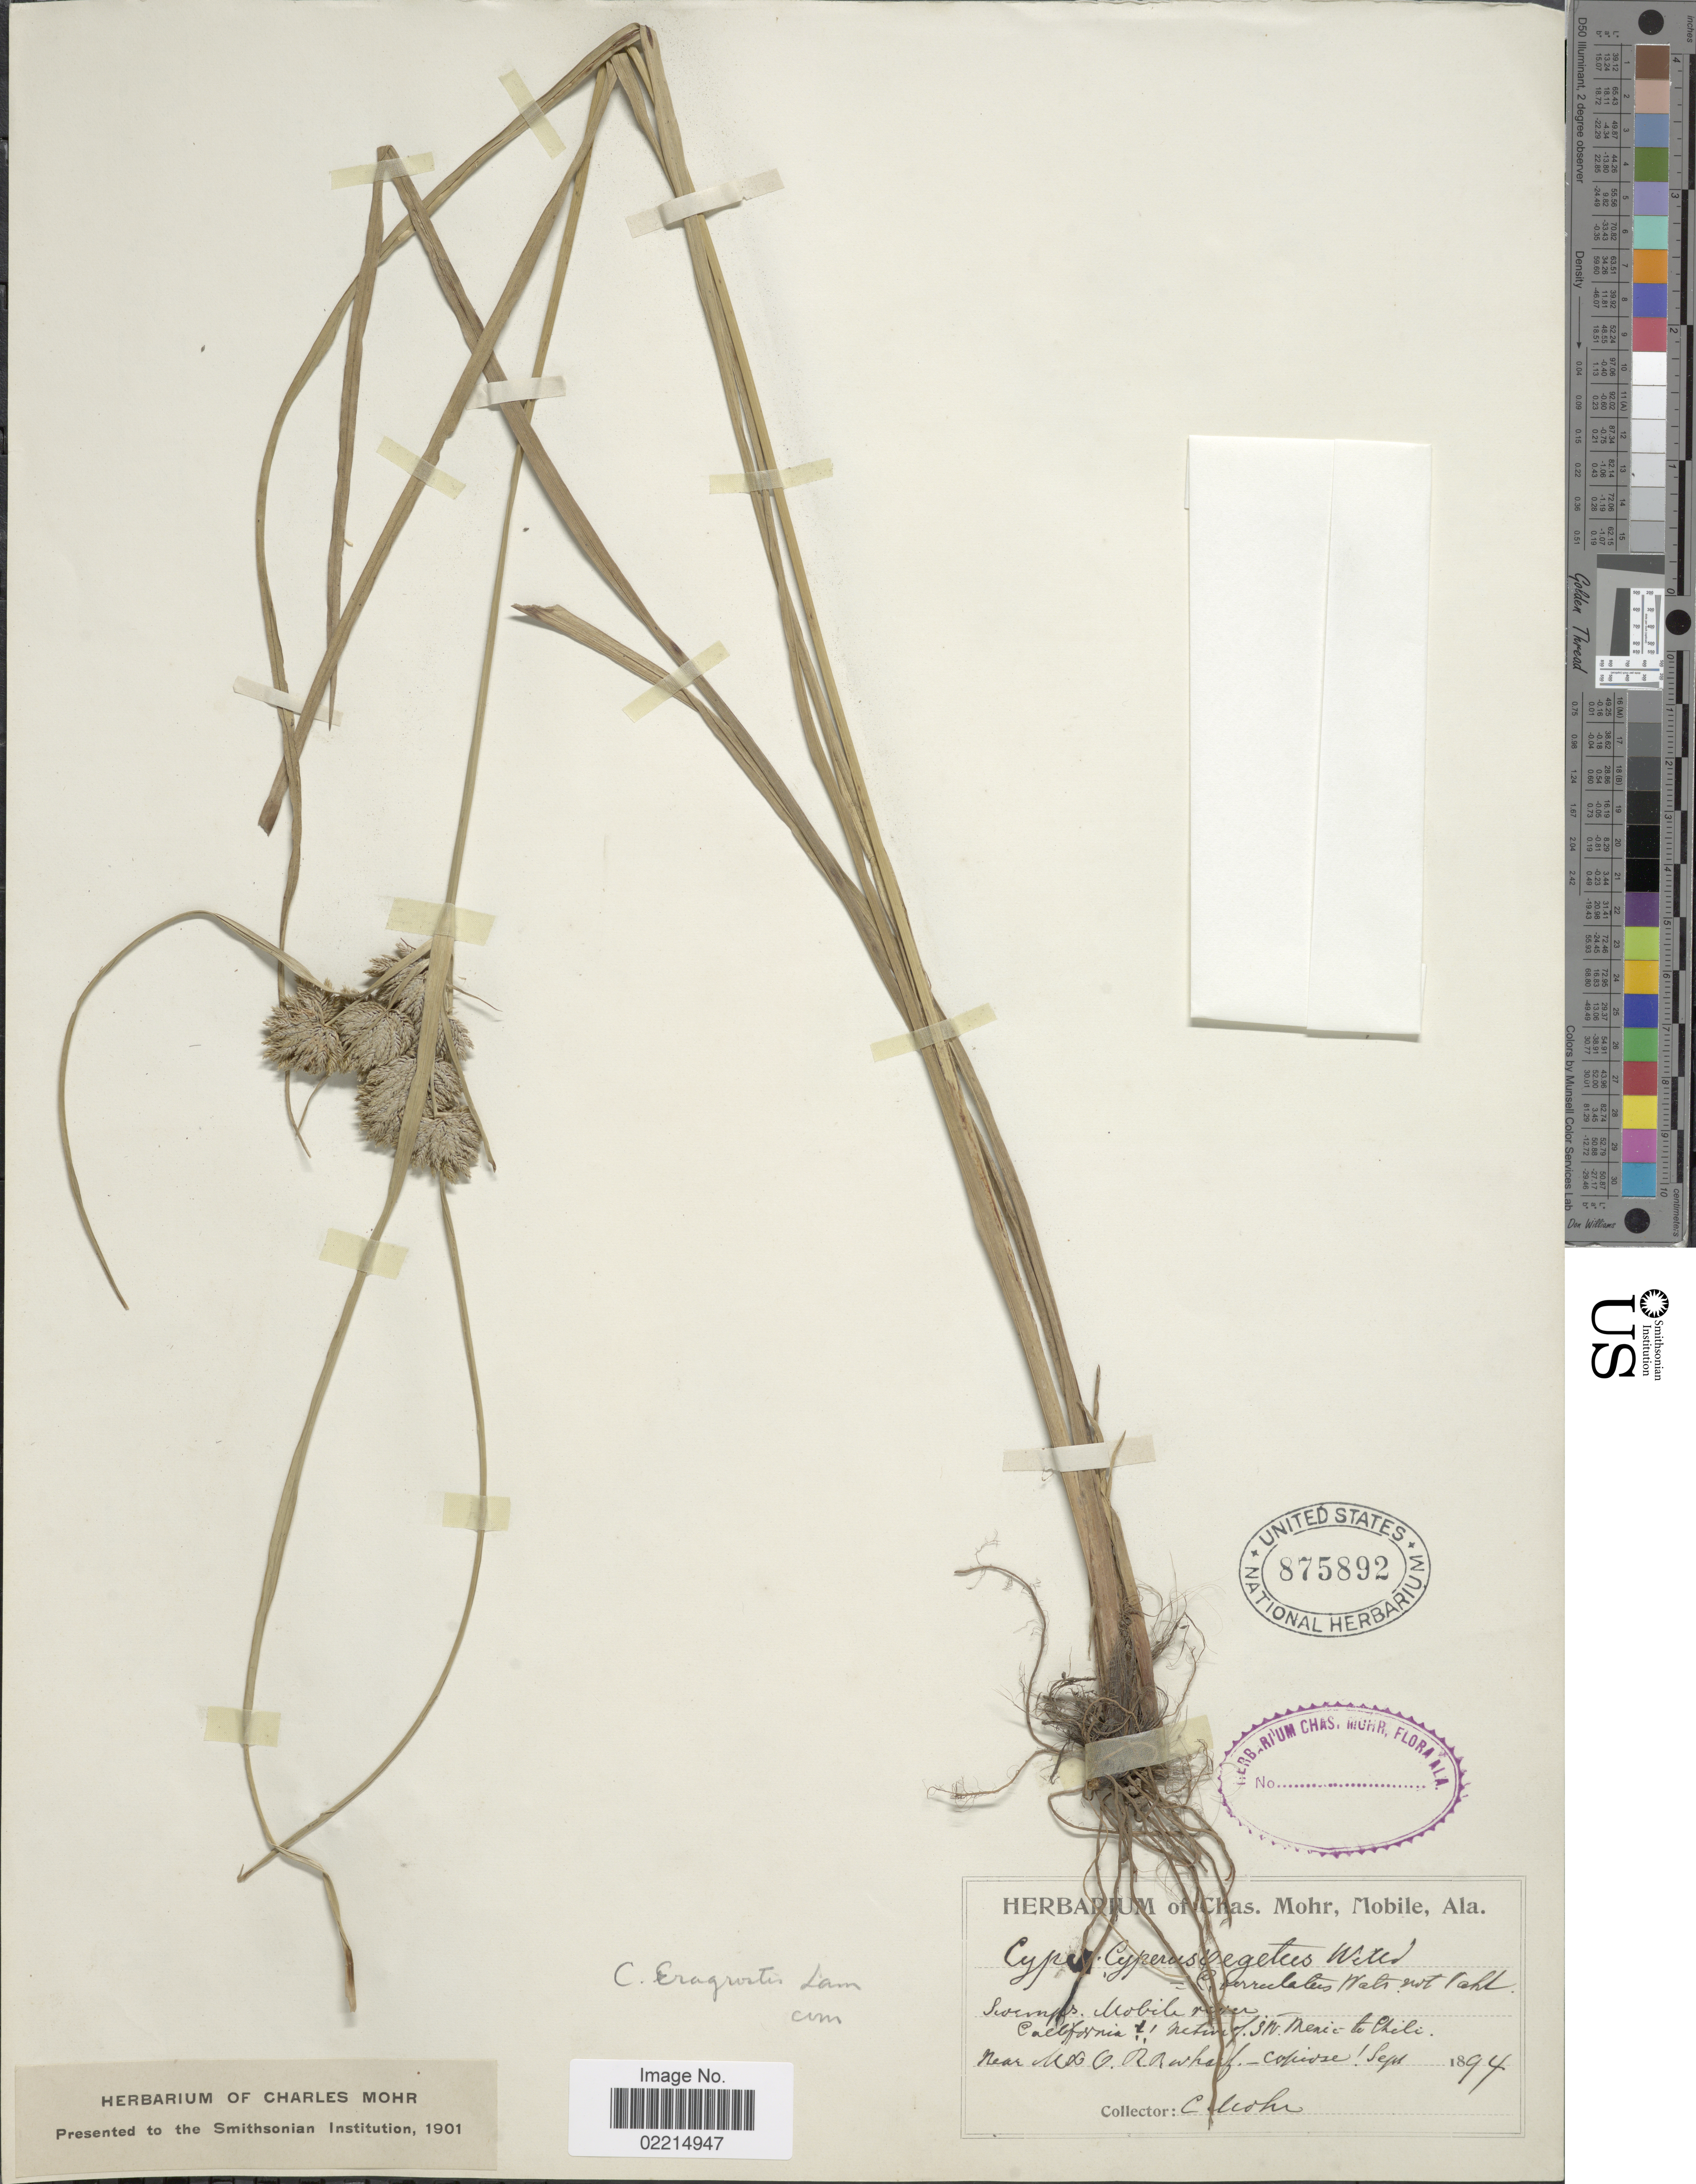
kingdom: Plantae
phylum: Tracheophyta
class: Liliopsida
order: Poales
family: Cyperaceae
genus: Cyperus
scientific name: Cyperus eragrostis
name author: Lam.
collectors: C. T. Mohr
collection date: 1894-09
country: United States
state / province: Alabama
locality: Mobile River, near M & O. RR wharf, Copiose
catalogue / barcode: US 875892